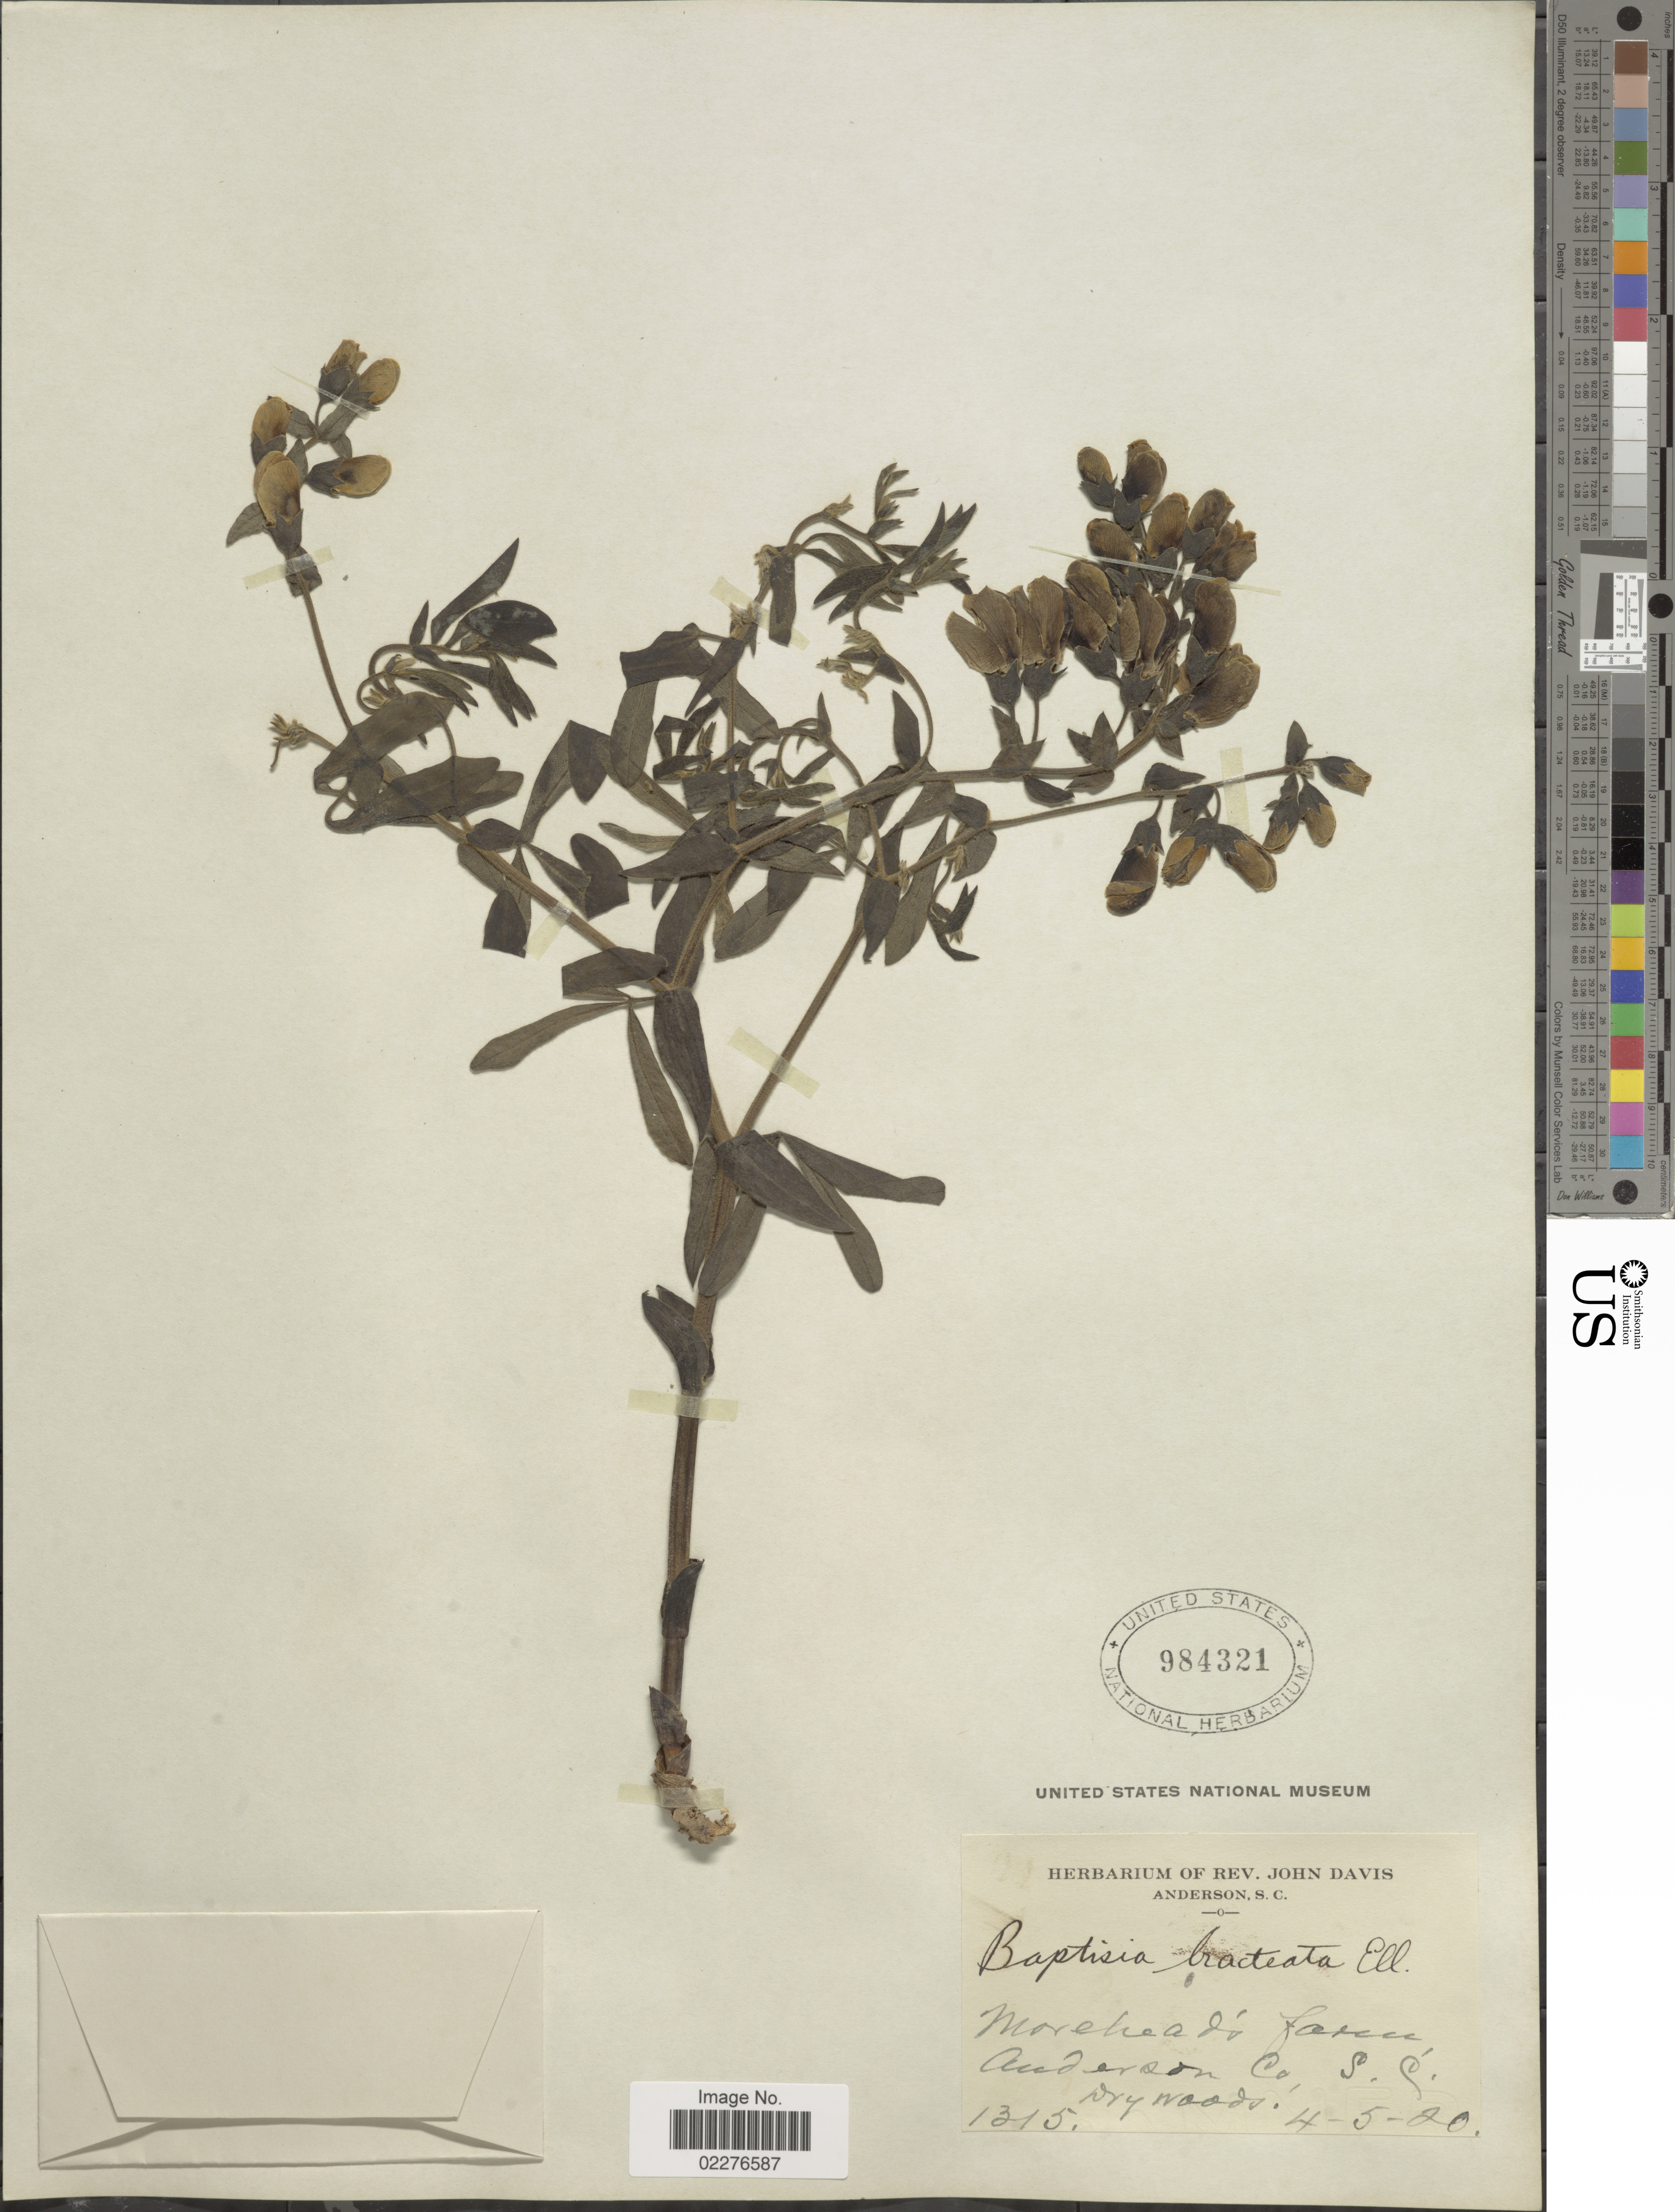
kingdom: Plantae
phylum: Tracheophyta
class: Magnoliopsida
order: Fabales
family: Fabaceae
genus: Baptisia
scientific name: Baptisia bracteata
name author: Muhl. ex Elliot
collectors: ex herb. Rev. John Davis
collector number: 1315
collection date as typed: Transcribed d/m/y: 5/4/20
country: United States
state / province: South Carolina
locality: Morehead's farm, Anderson Co.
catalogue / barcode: US 984321